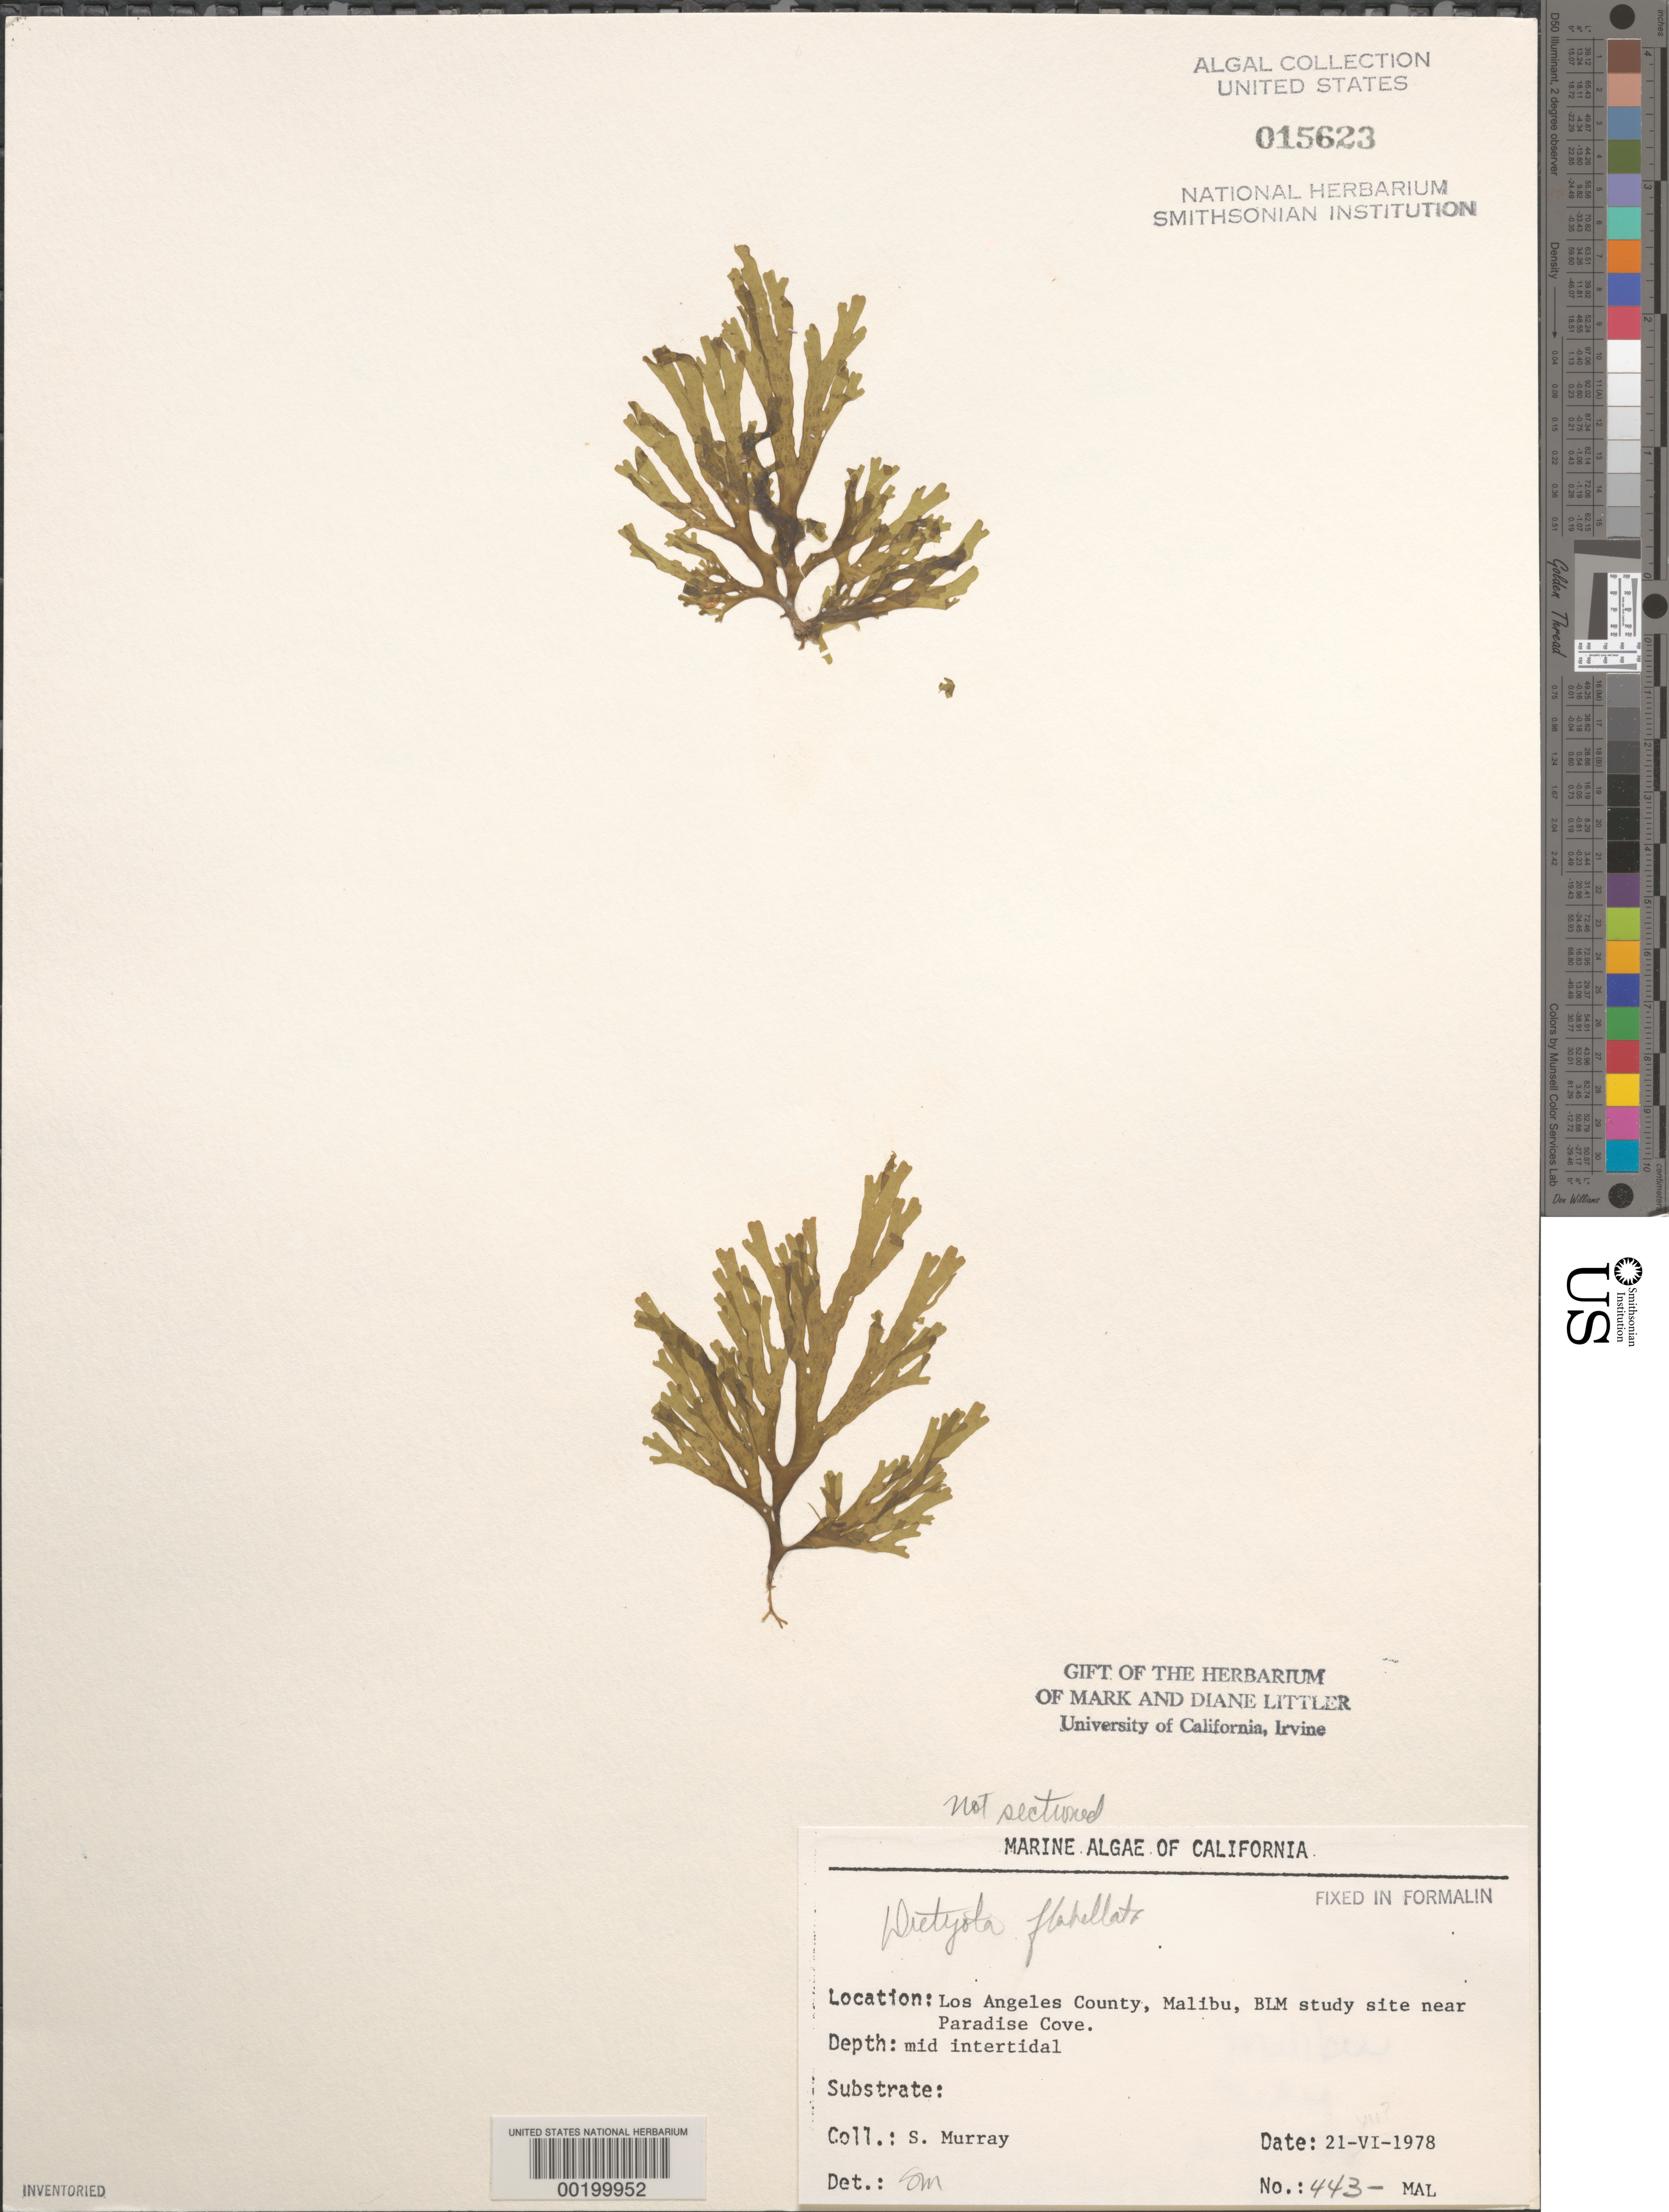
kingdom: Chromista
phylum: Ochrophyta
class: Phaeophyceae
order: Dictyotales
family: Dictyotaceae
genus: Dictyota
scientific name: Dictyota flabellata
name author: (Collins) Setch. & N.L. Gardner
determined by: Murray, S. N.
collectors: S. N. Murray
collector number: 443-mal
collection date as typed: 21 Jun 1978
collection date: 1978-06-21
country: United States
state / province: California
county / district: Los Angeles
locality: Malibu, near Paradise Cove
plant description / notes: BLM-SOCALBIGHT Rocky Intertidal Survey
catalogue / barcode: US 15623